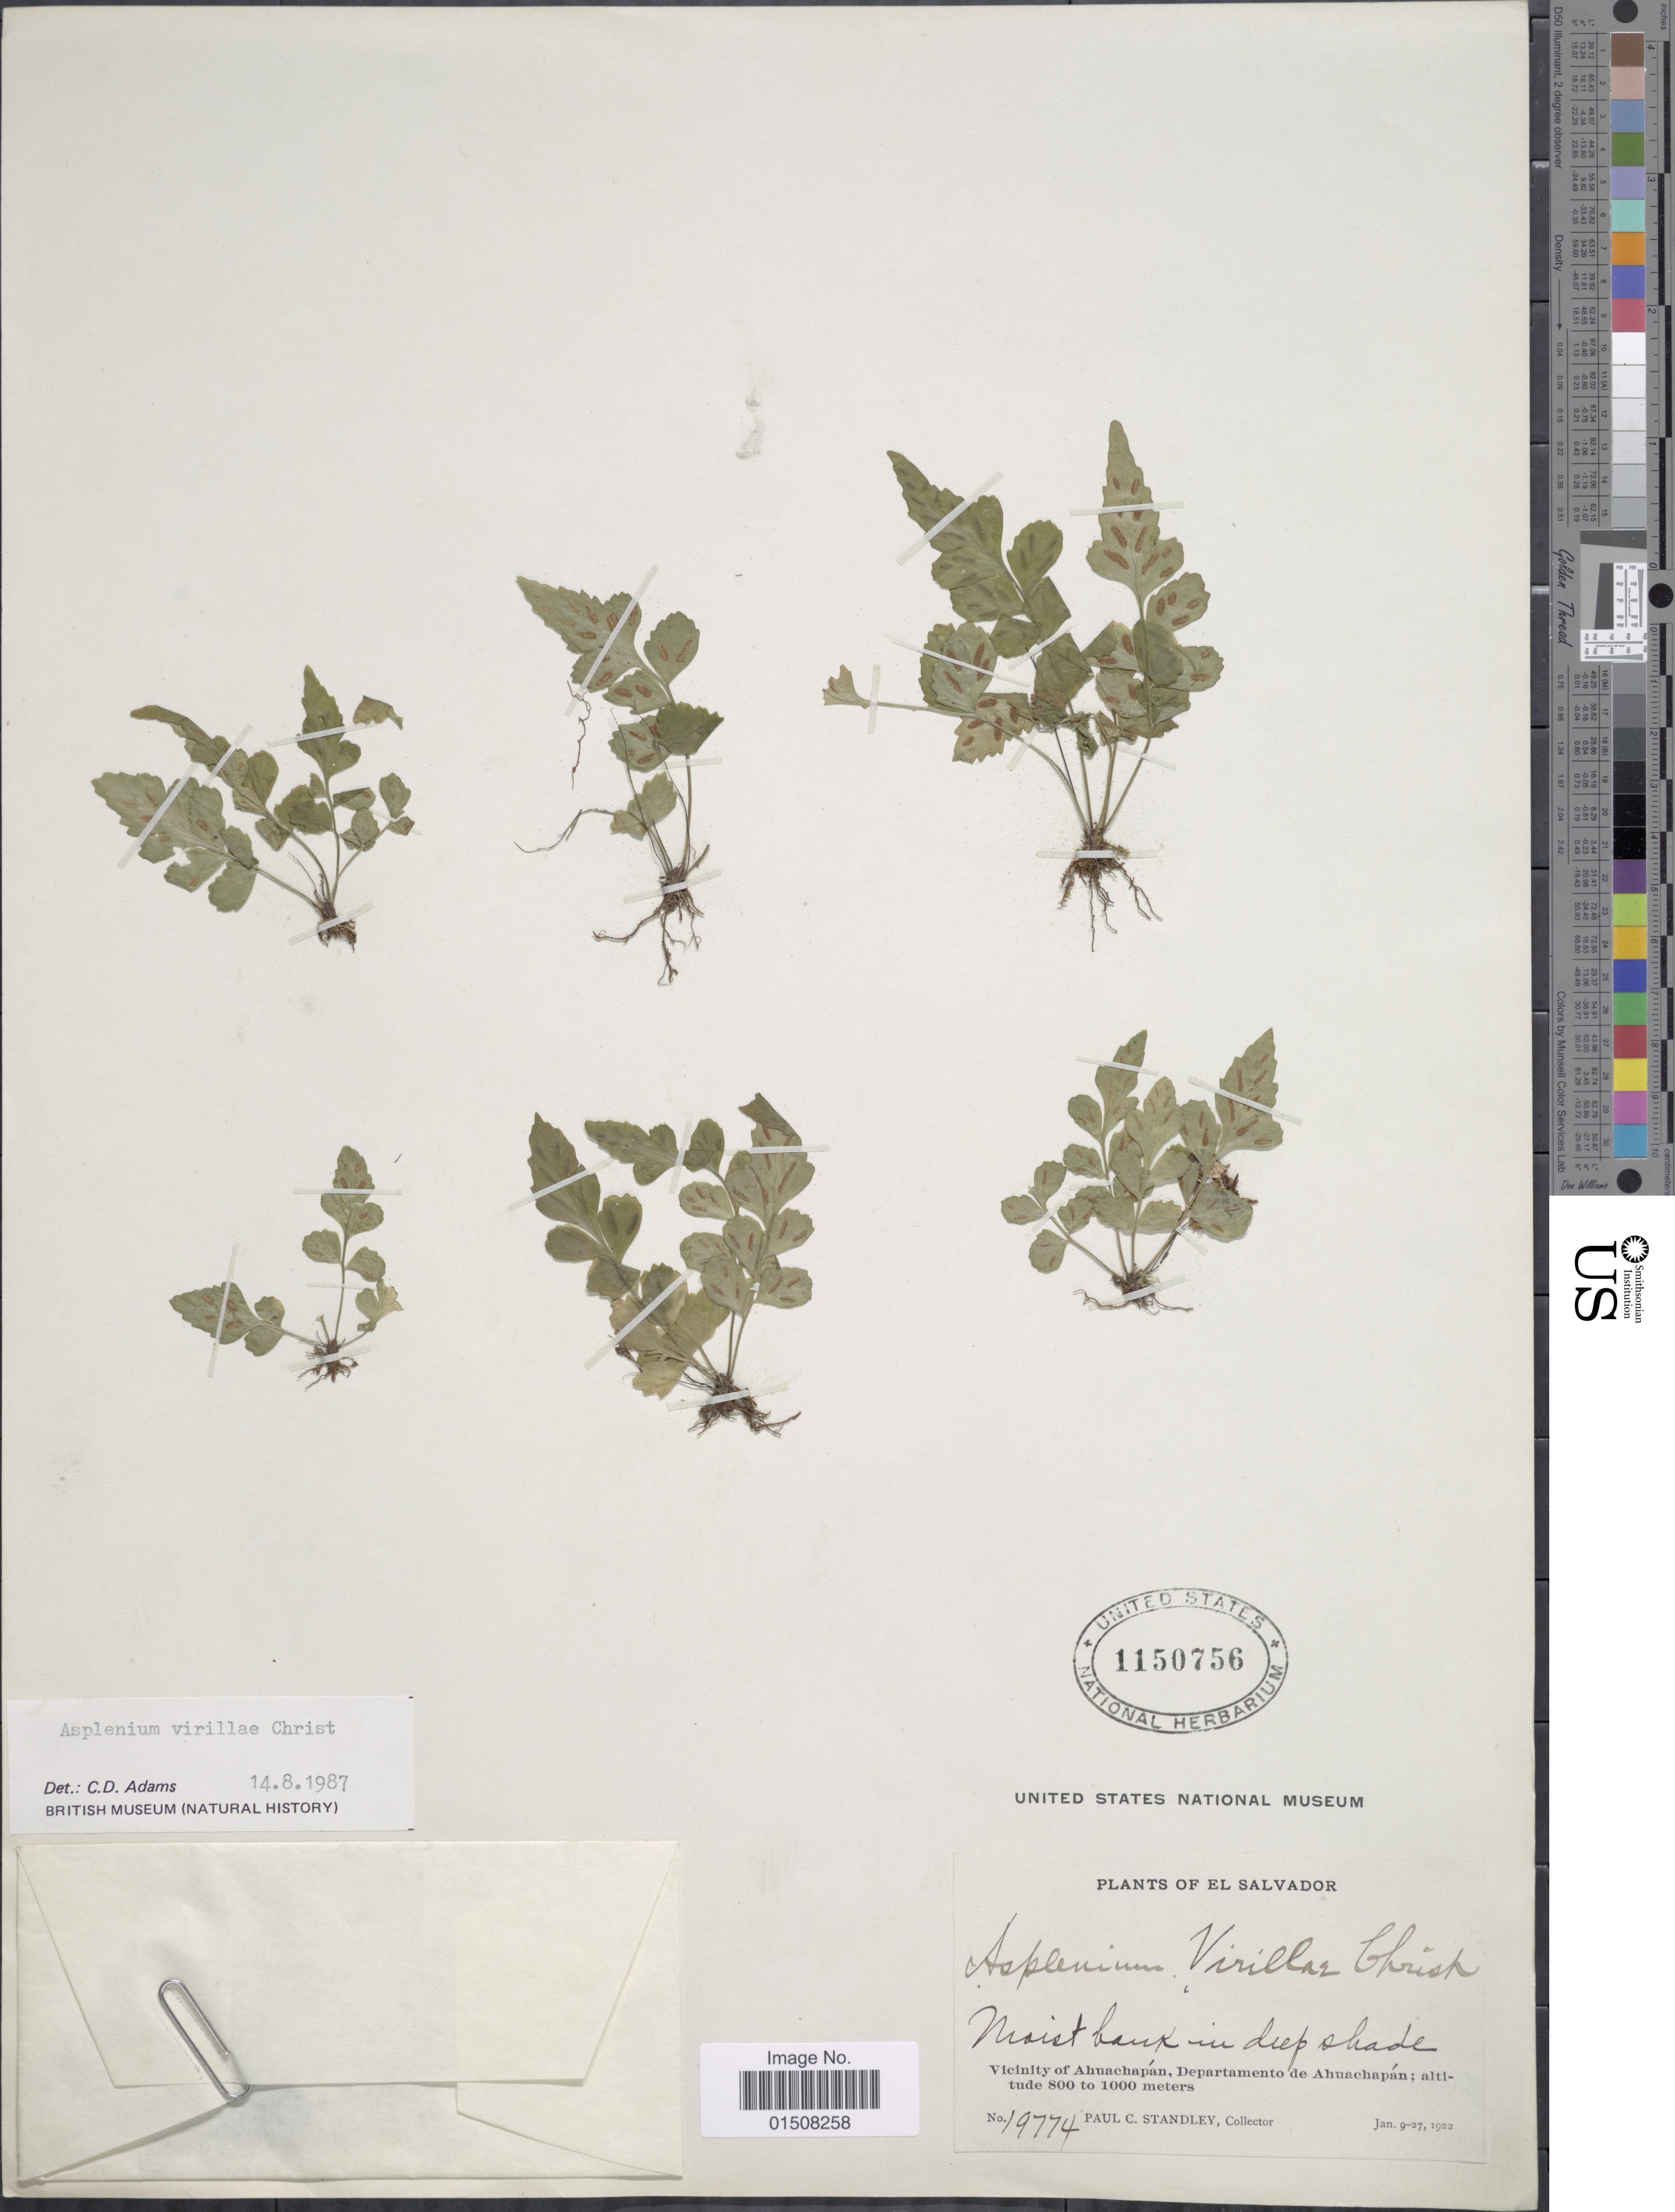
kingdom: Plantae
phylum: Tracheophyta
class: Polypodiopsida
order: Polypodiales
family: Aspleniaceae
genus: Asplenium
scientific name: Asplenium virillae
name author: Christ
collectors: P. C. Standley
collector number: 19774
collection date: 1922-01-09/1922-01-27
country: El Salvador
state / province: Ahuachapan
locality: Vicinity of Ahuachapan, Departamento de Ahuachapan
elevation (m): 800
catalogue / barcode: US 1150756